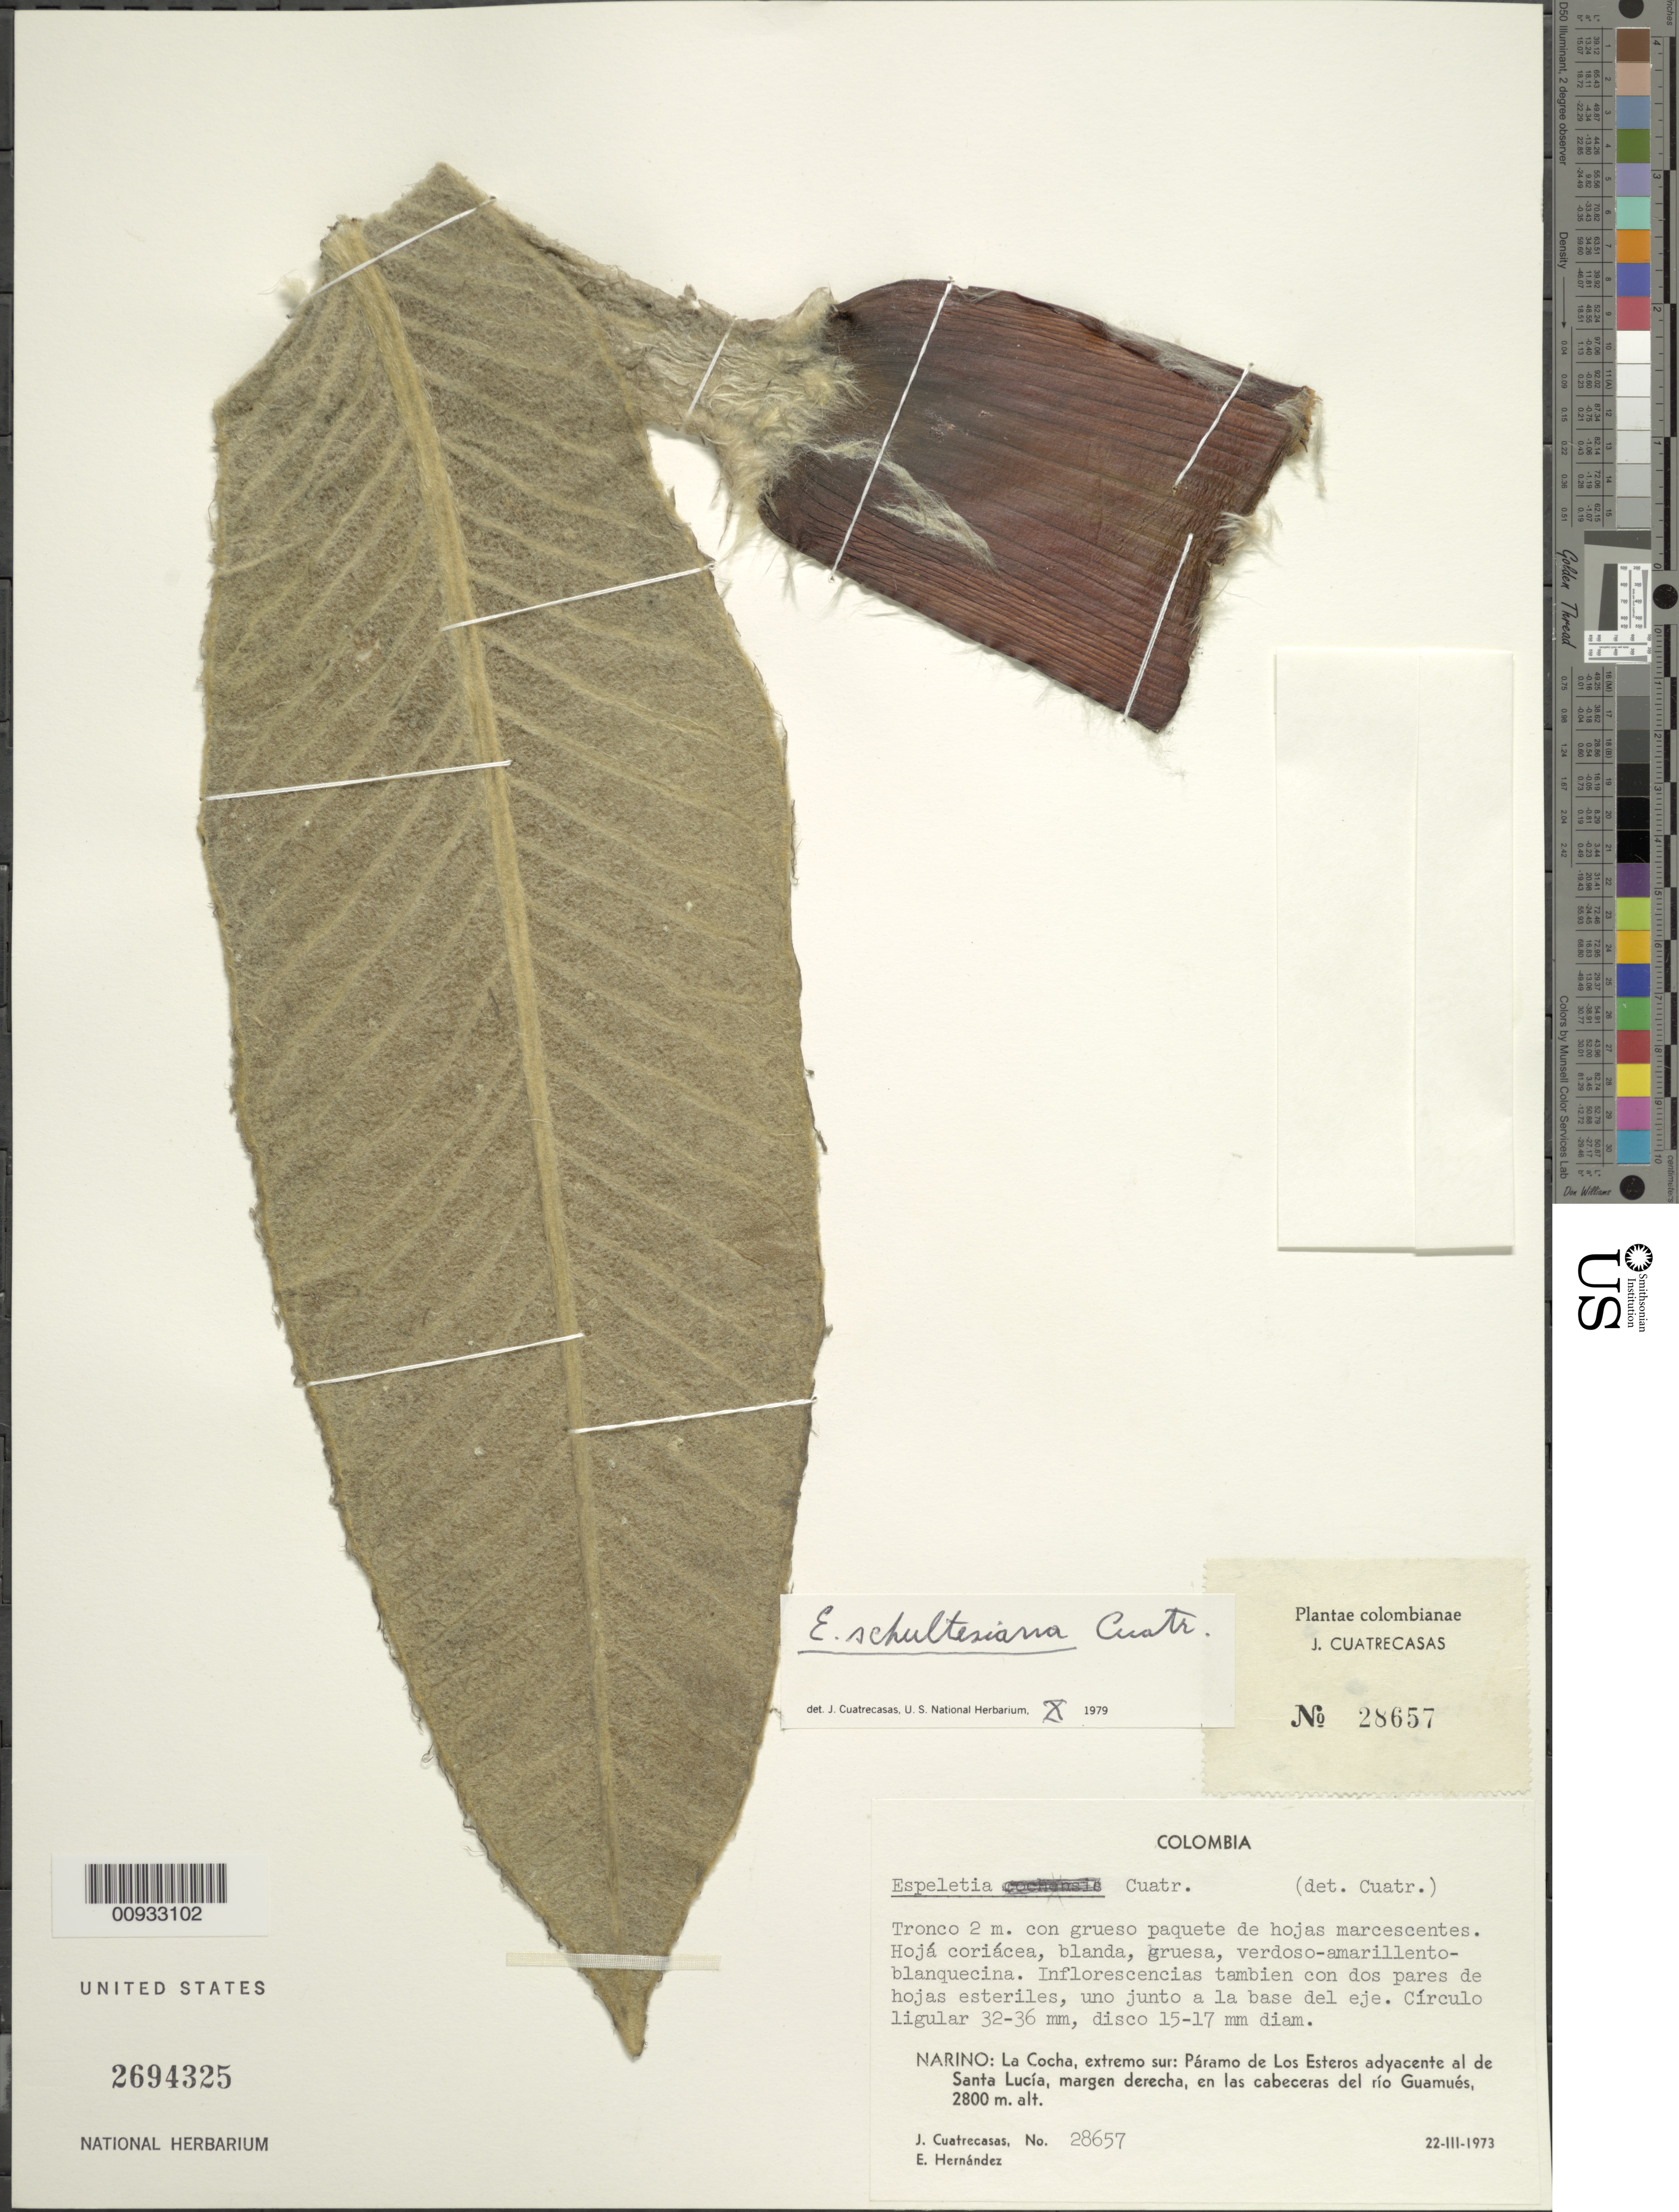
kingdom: Plantae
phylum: Tracheophyta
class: Magnoliopsida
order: Asterales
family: Asteraceae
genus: Espeletia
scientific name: Espeletia schultesiana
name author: Cuatrec.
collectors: J. Cuatrecasas & E. Hernández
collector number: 28657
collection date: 1973-03-22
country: Colombia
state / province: Nariño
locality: La Cocha, extremo sur, Paramo de Los Esteros adyacente al de Santa Lucia, margen derecha, en las cabeceras del rio Guamues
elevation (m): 2800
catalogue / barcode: US 2694325